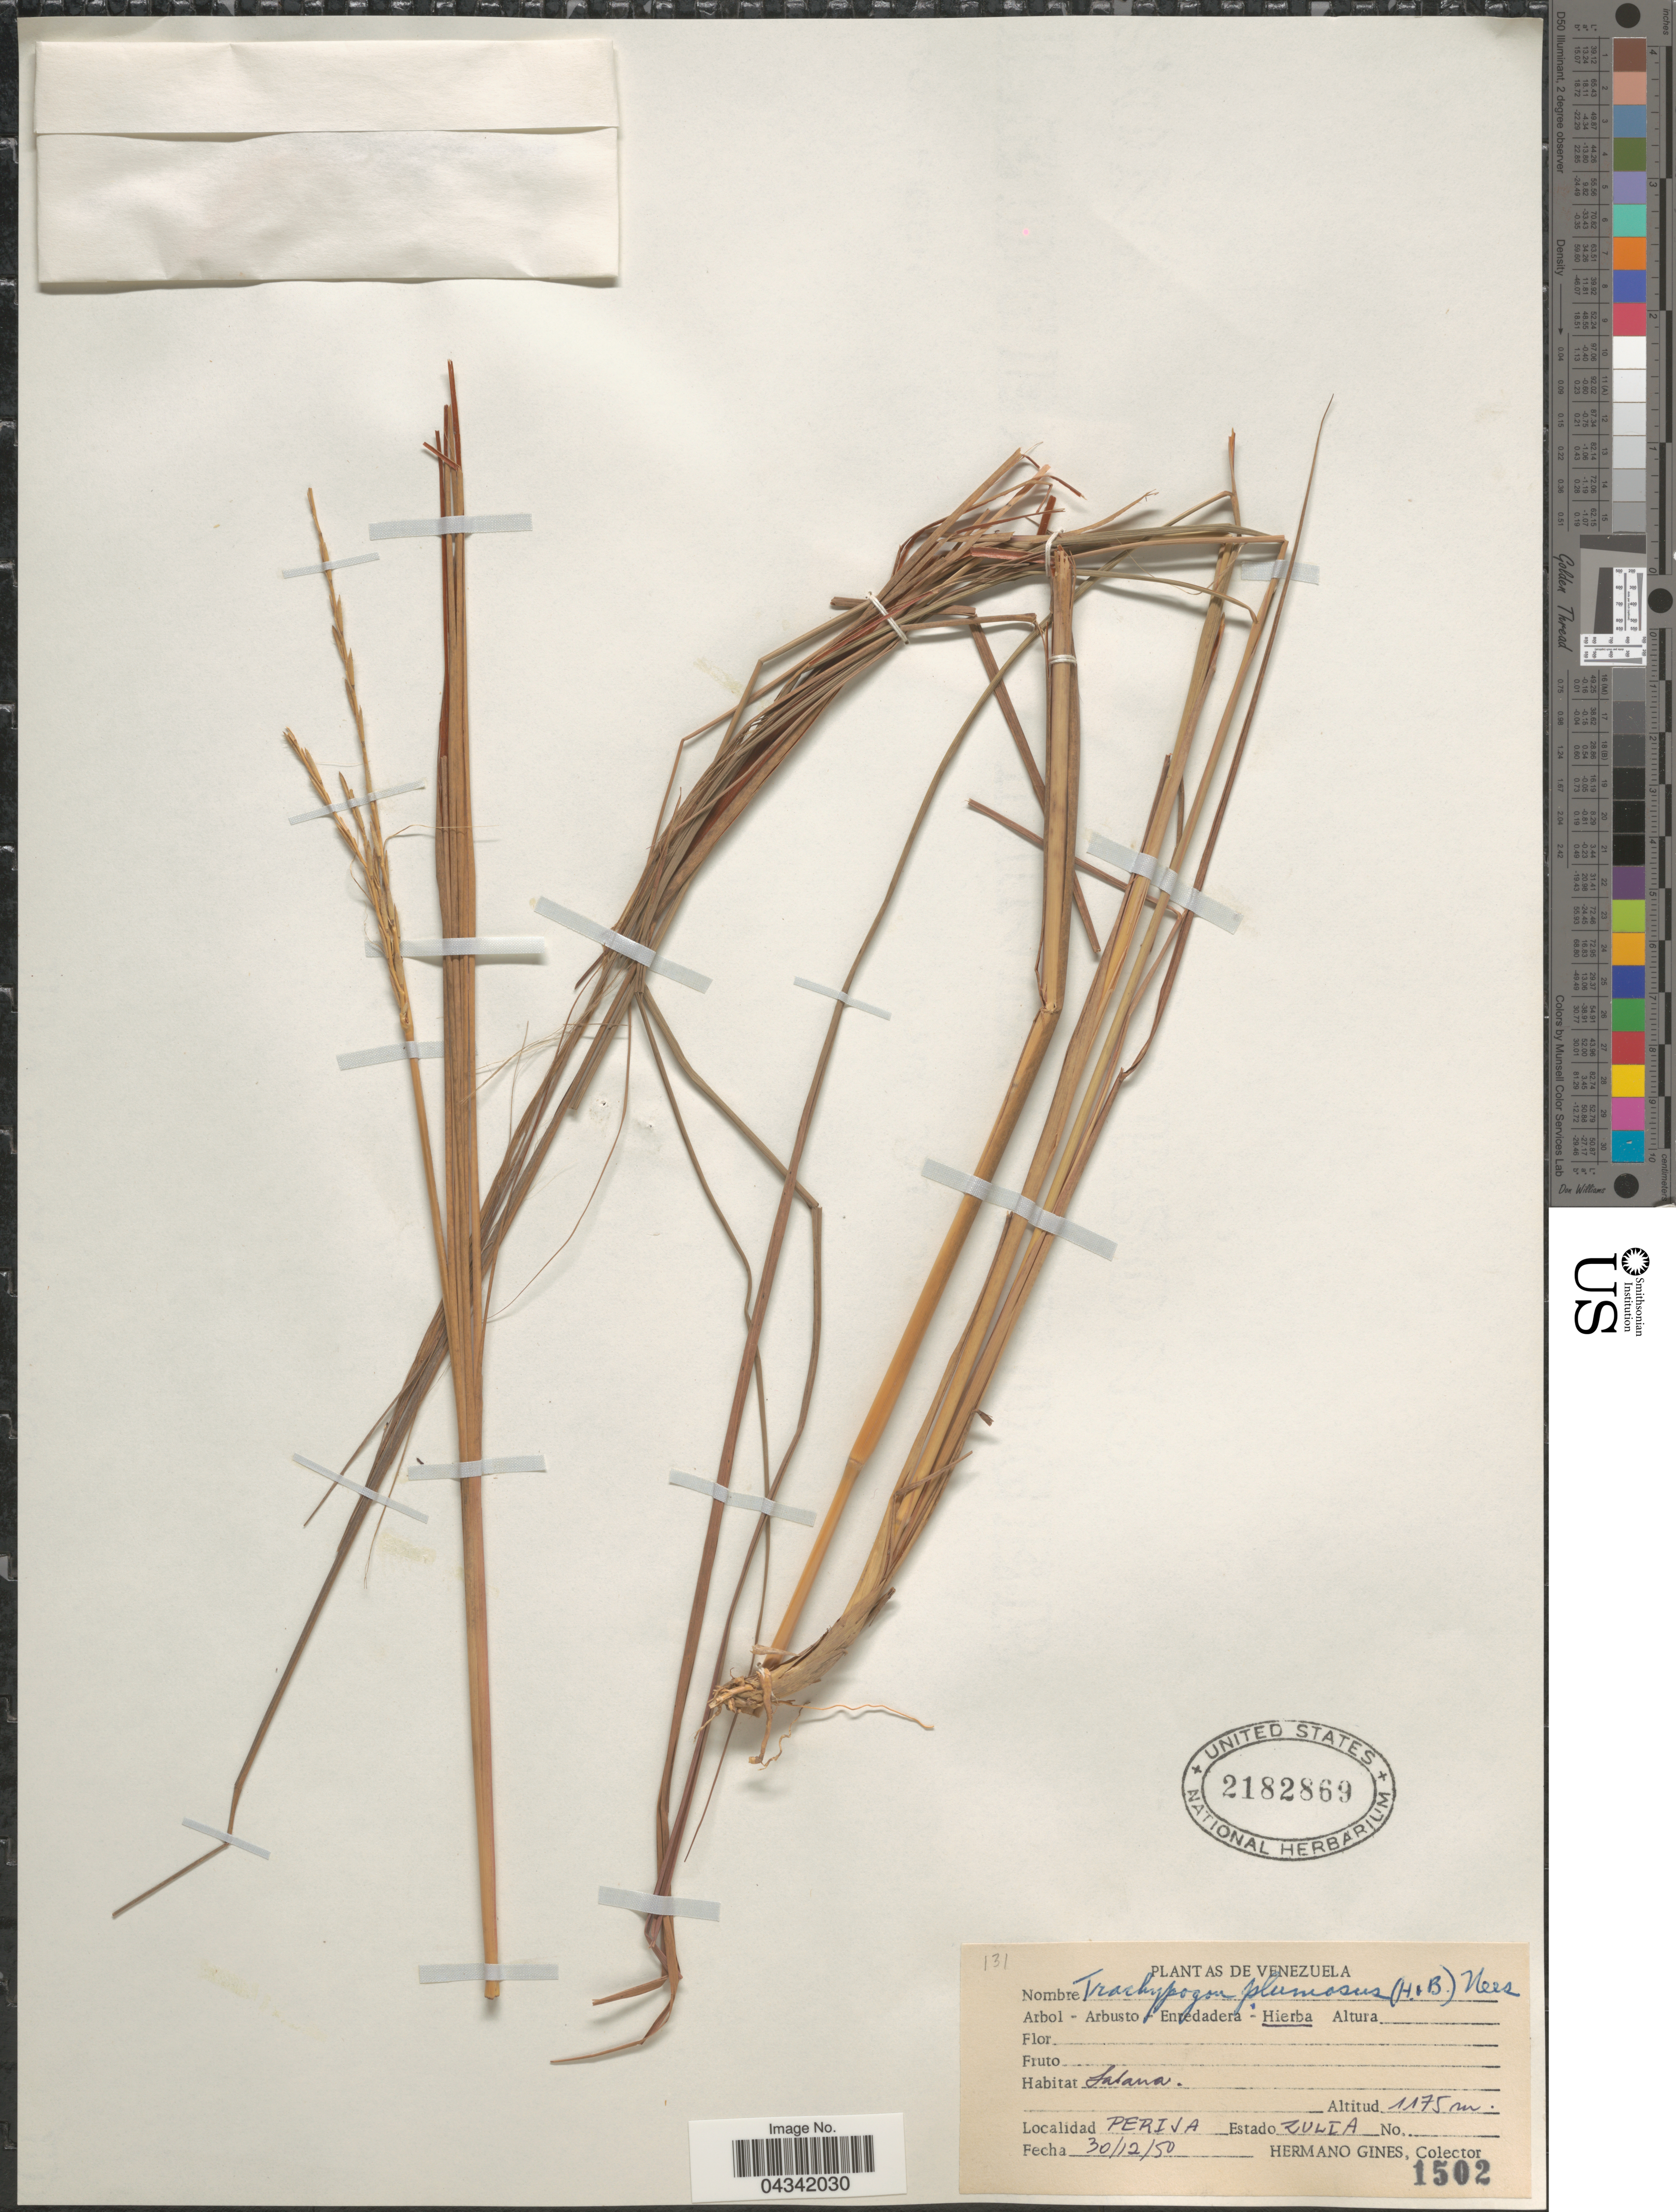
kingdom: Plantae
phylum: Tracheophyta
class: Liliopsida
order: Poales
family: Poaceae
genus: Trachypogon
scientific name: Trachypogon spicatus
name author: (L. f.) Kuntze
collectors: Bro. Gines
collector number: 1502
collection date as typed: Transcribed d/m/y: 30/12/50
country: Venezuela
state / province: Zulia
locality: Perija.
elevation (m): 1175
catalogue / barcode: US 2182869